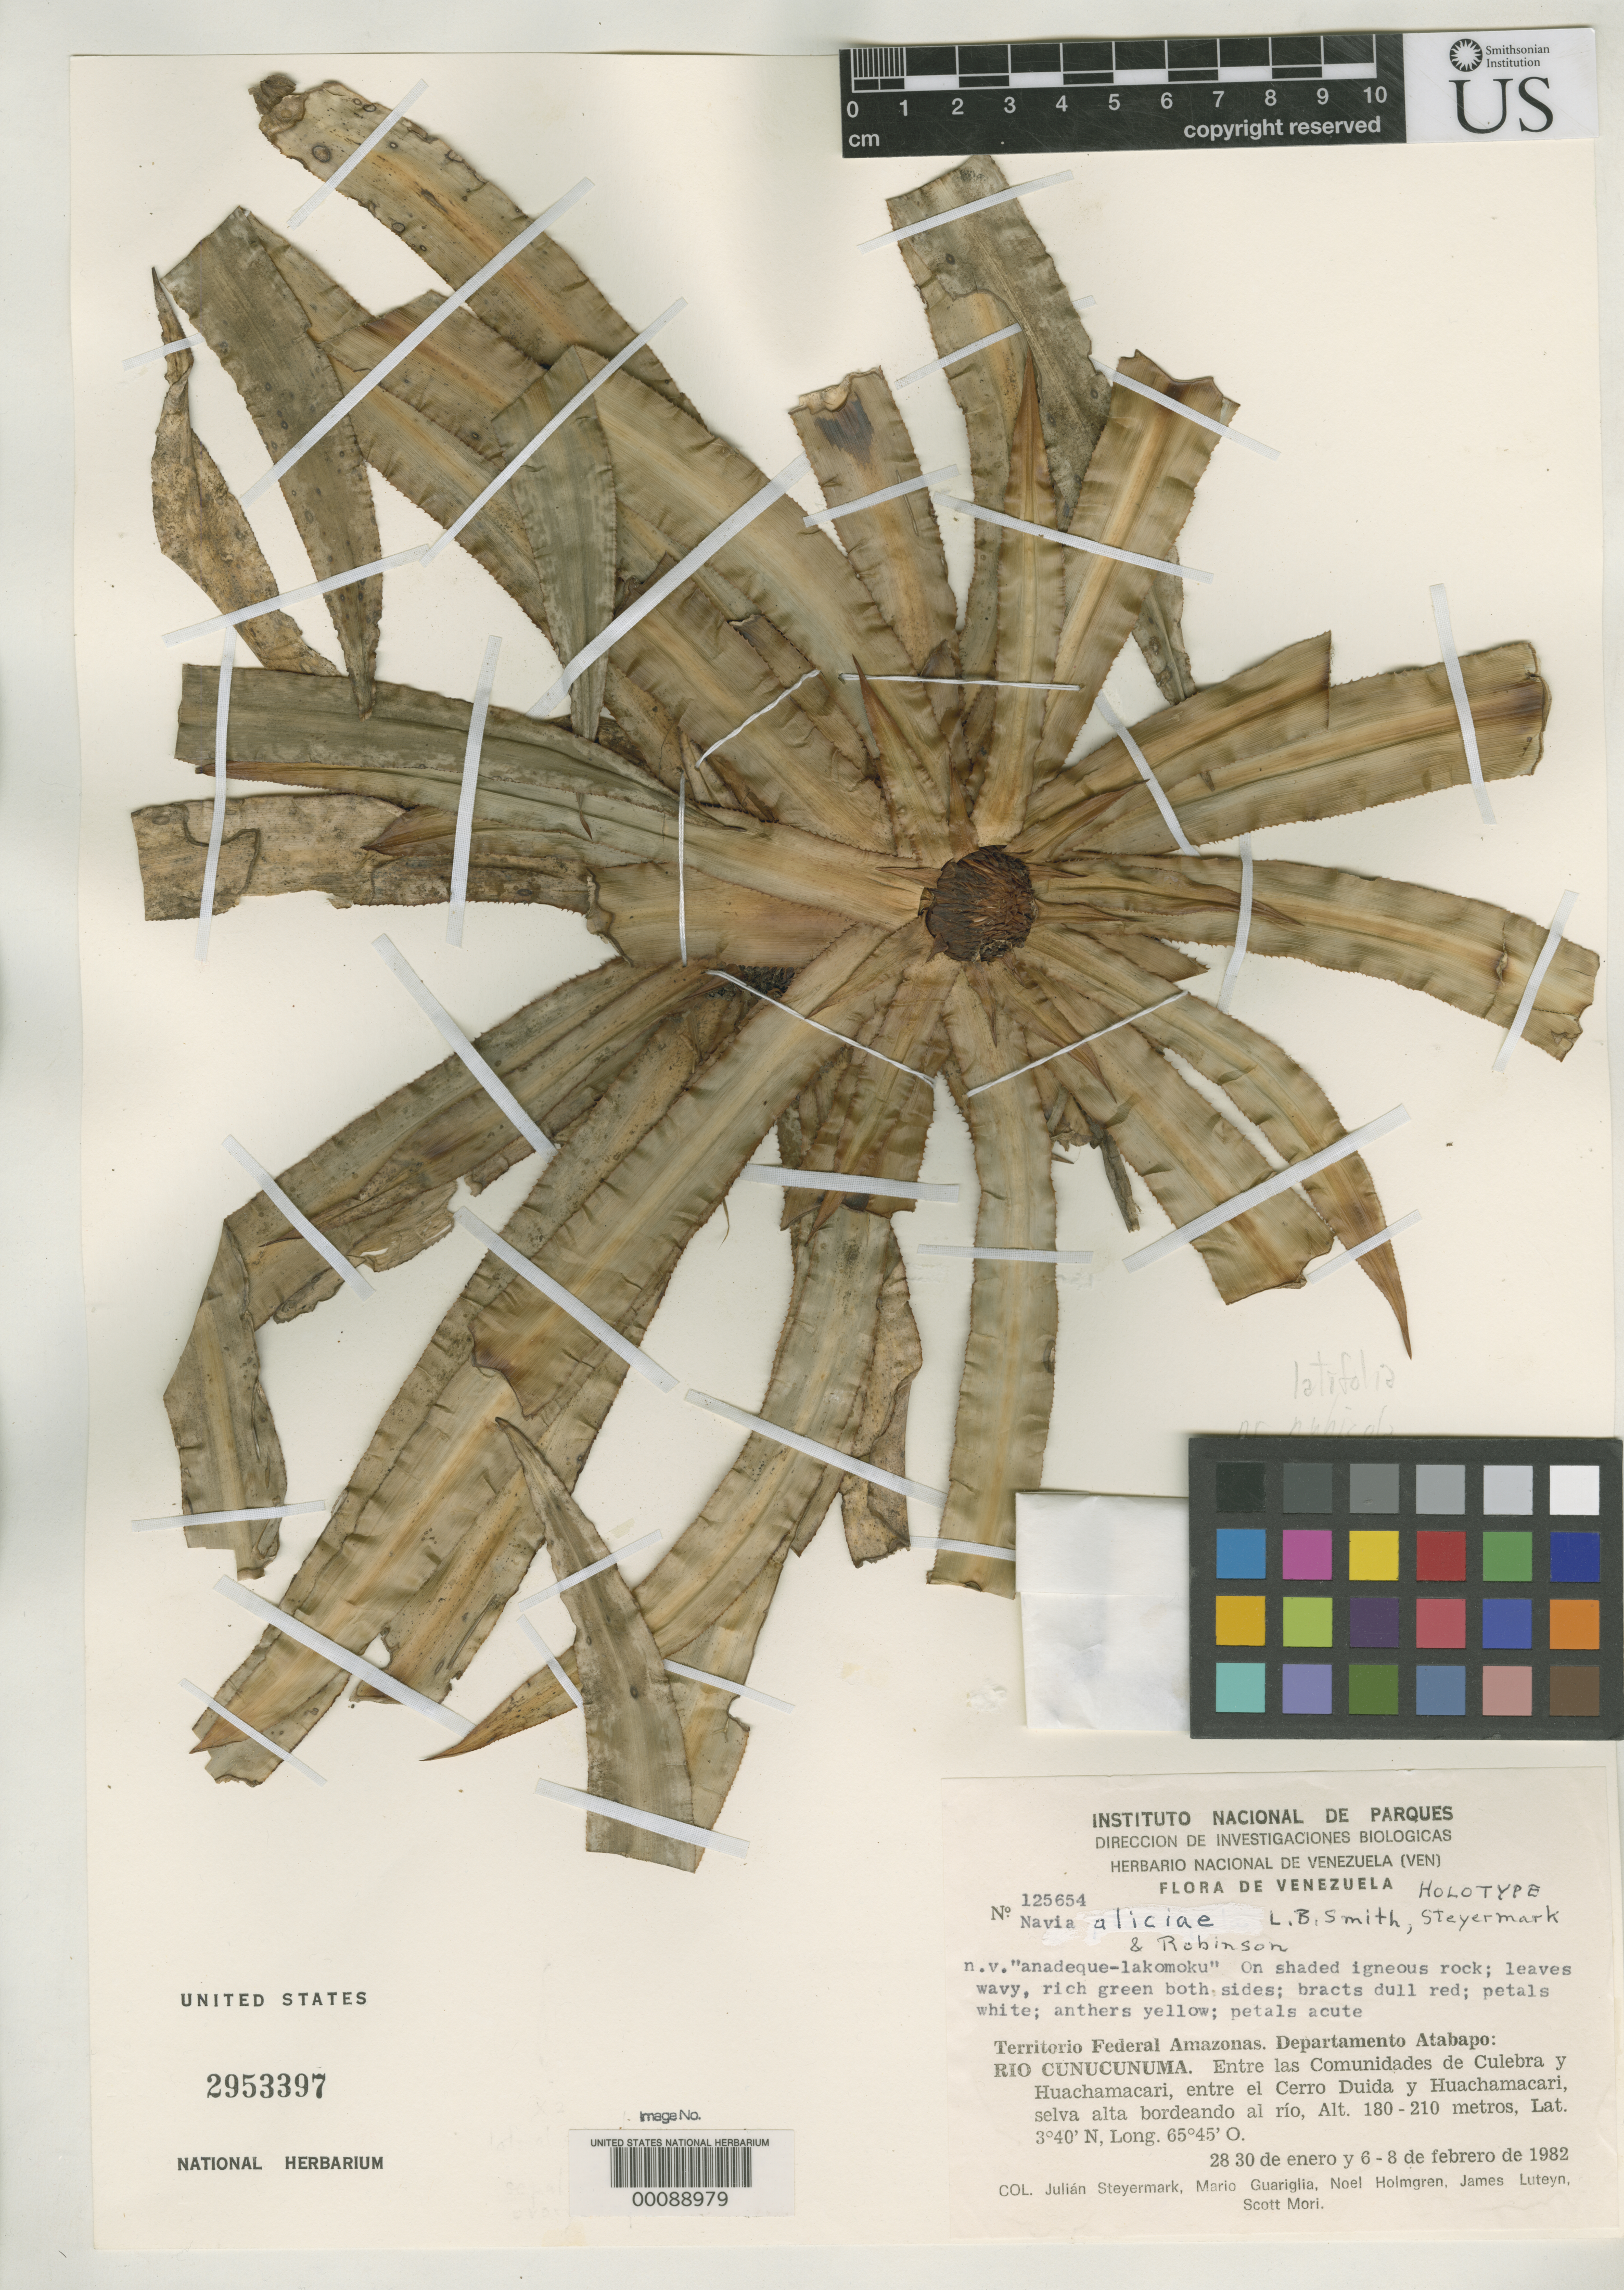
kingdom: Plantae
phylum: Tracheophyta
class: Liliopsida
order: Poales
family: Bromeliaceae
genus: Navia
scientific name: Navia aliciae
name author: L.B. Sm.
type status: Holotype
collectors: J. Steyermark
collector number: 125654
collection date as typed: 28 Jan 1982 to 08 Feb 1982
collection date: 1982-01-28/1982-02-08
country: Venezuela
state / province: Amazonas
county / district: Atabapo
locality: Rio Cunucunuma, entre las comunidades de Culebra and Huachamcari.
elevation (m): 180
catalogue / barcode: US 2953397